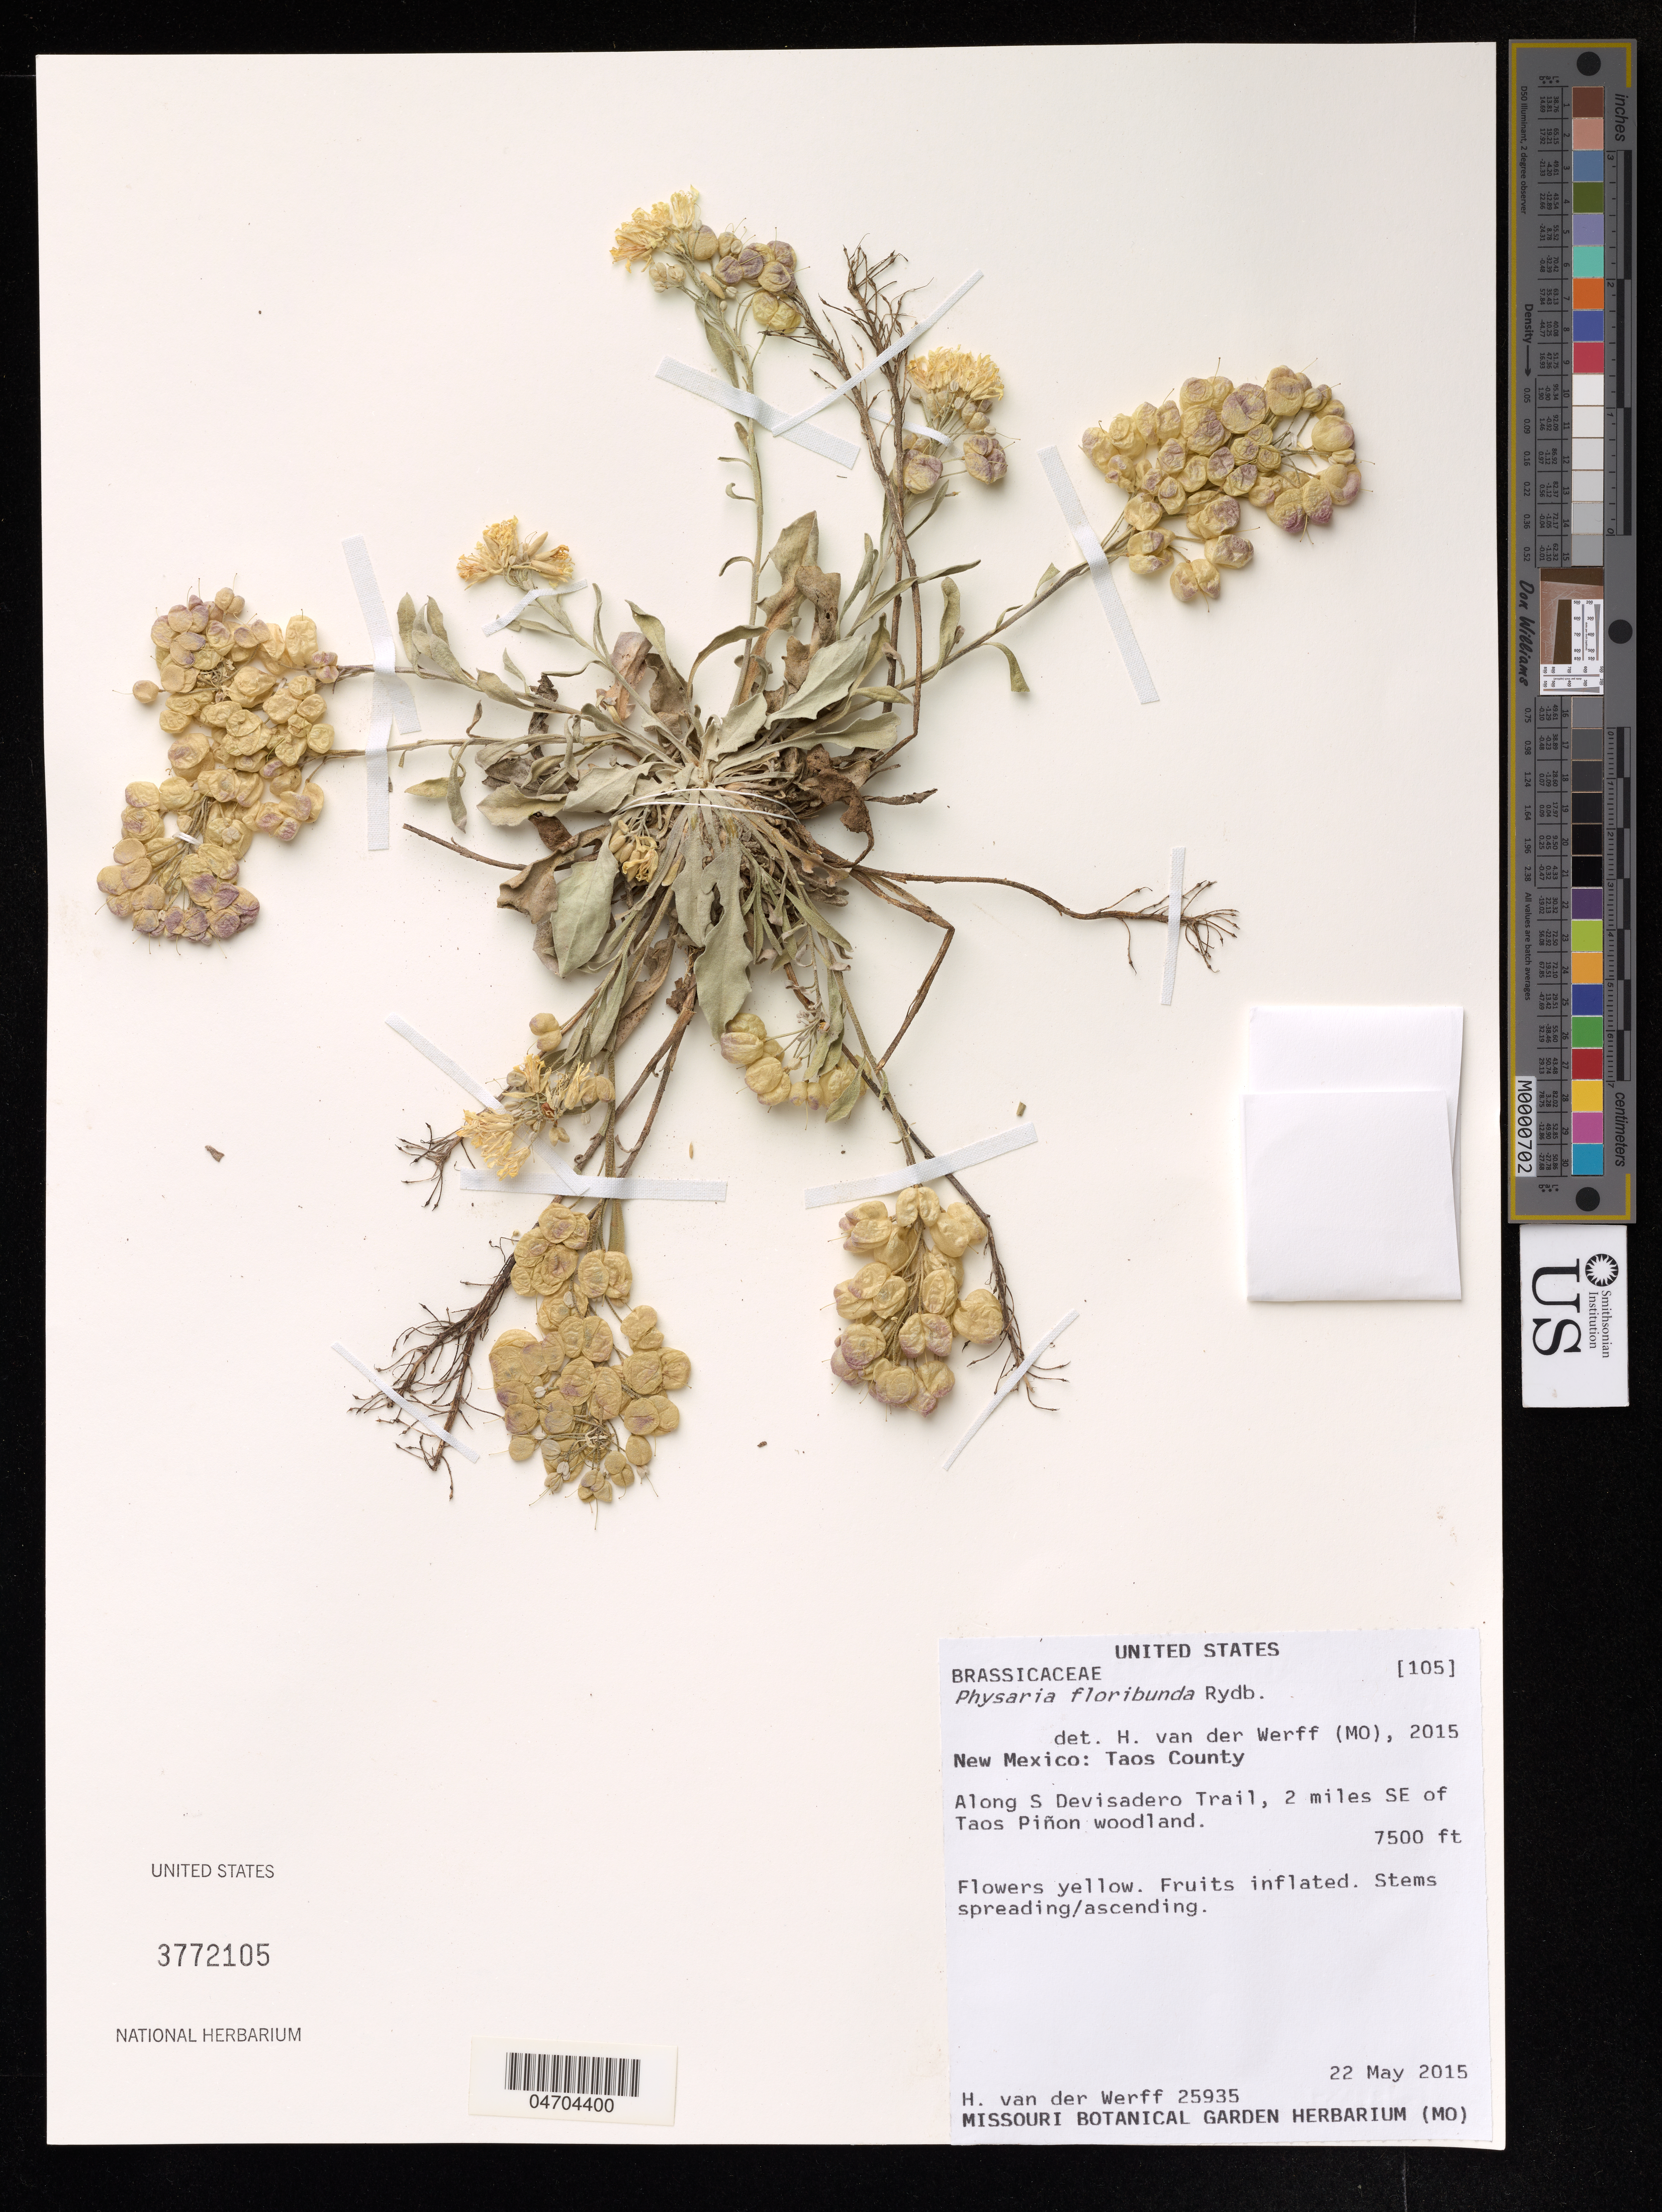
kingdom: Plantae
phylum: Tracheophyta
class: Magnoliopsida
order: Lamiales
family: Orobanchaceae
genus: Triphysaria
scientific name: Triphysaria floribunda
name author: (Benth.) T.I. Chuang & Heckard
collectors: H. van der Werff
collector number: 25935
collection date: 2015-05-22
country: United States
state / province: New Mexico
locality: Taos County, Along S Devisadero Trail, 2 miles SE of Taos Piñon woodland.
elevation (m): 2286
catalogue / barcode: US 3772105